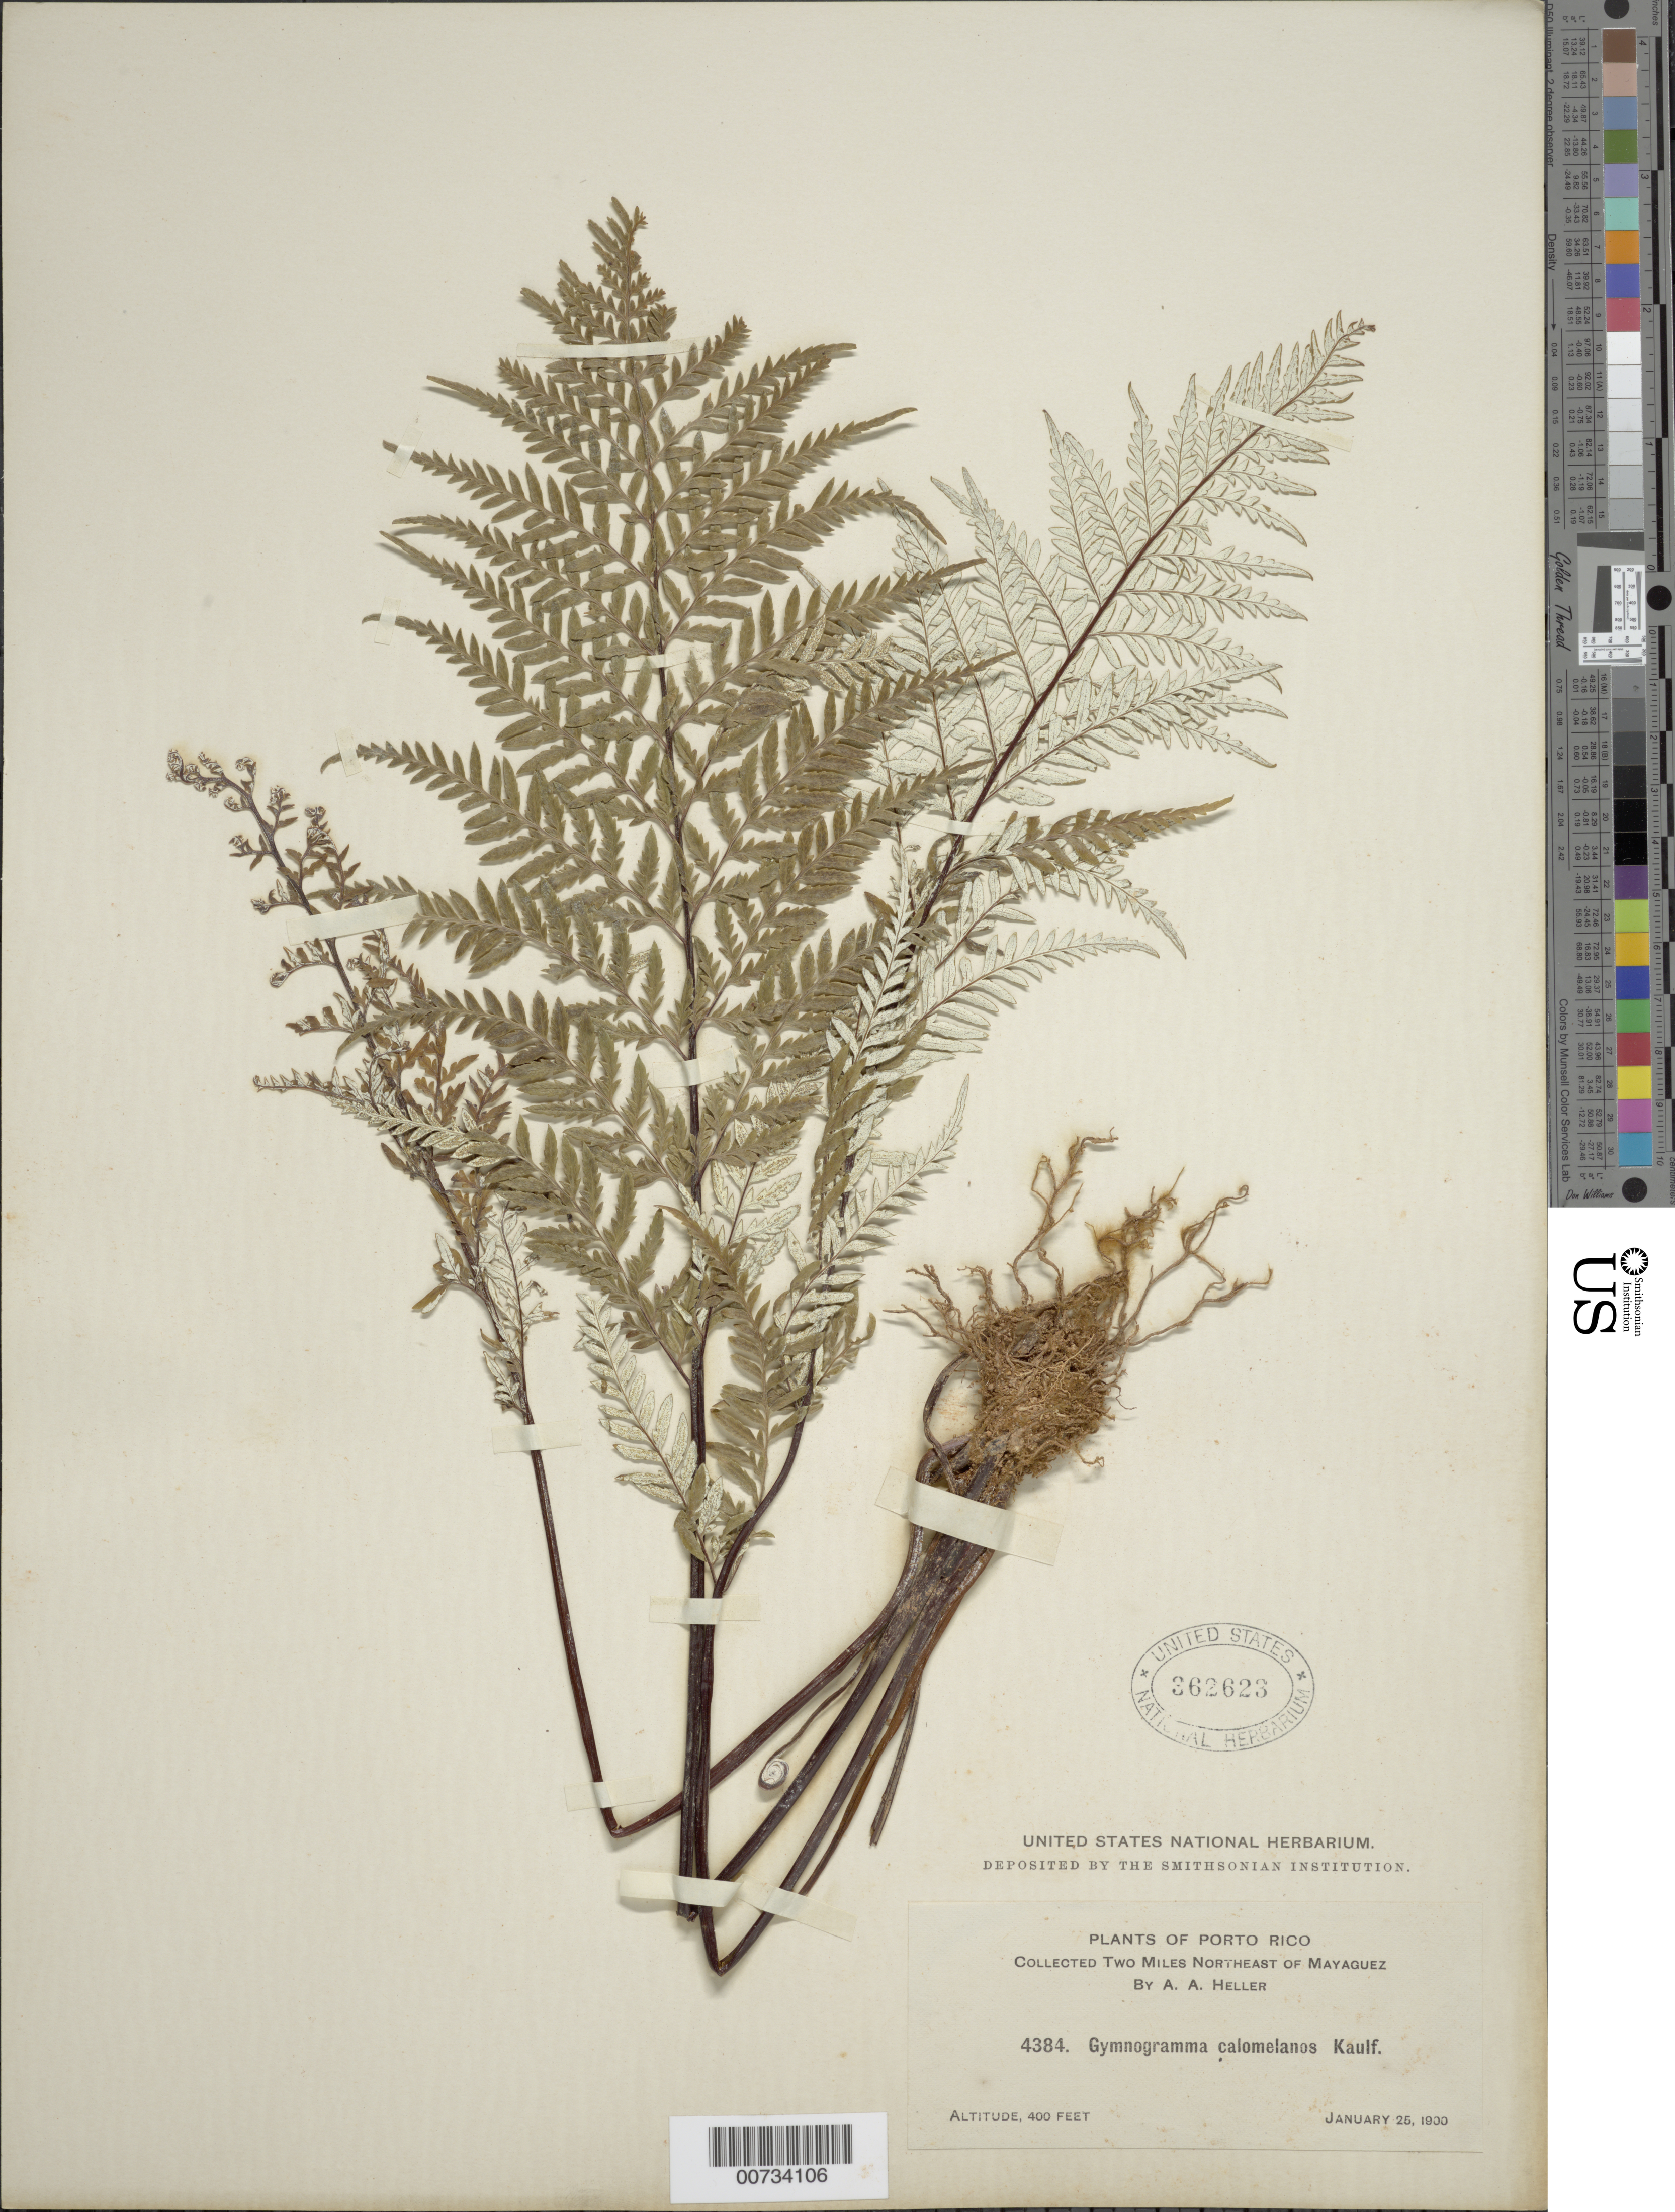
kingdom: Plantae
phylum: Tracheophyta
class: Polypodiopsida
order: Polypodiales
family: Pteridaceae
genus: Pityrogramma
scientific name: Pityrogramma calomelanos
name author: (L.) Link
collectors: A. A. Heller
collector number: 4384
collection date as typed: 25 Jan 1900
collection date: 1900-01-25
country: Puerto Rico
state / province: Mayagüez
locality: Mayaguez, 2 mi NE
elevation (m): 122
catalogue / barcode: US 362623